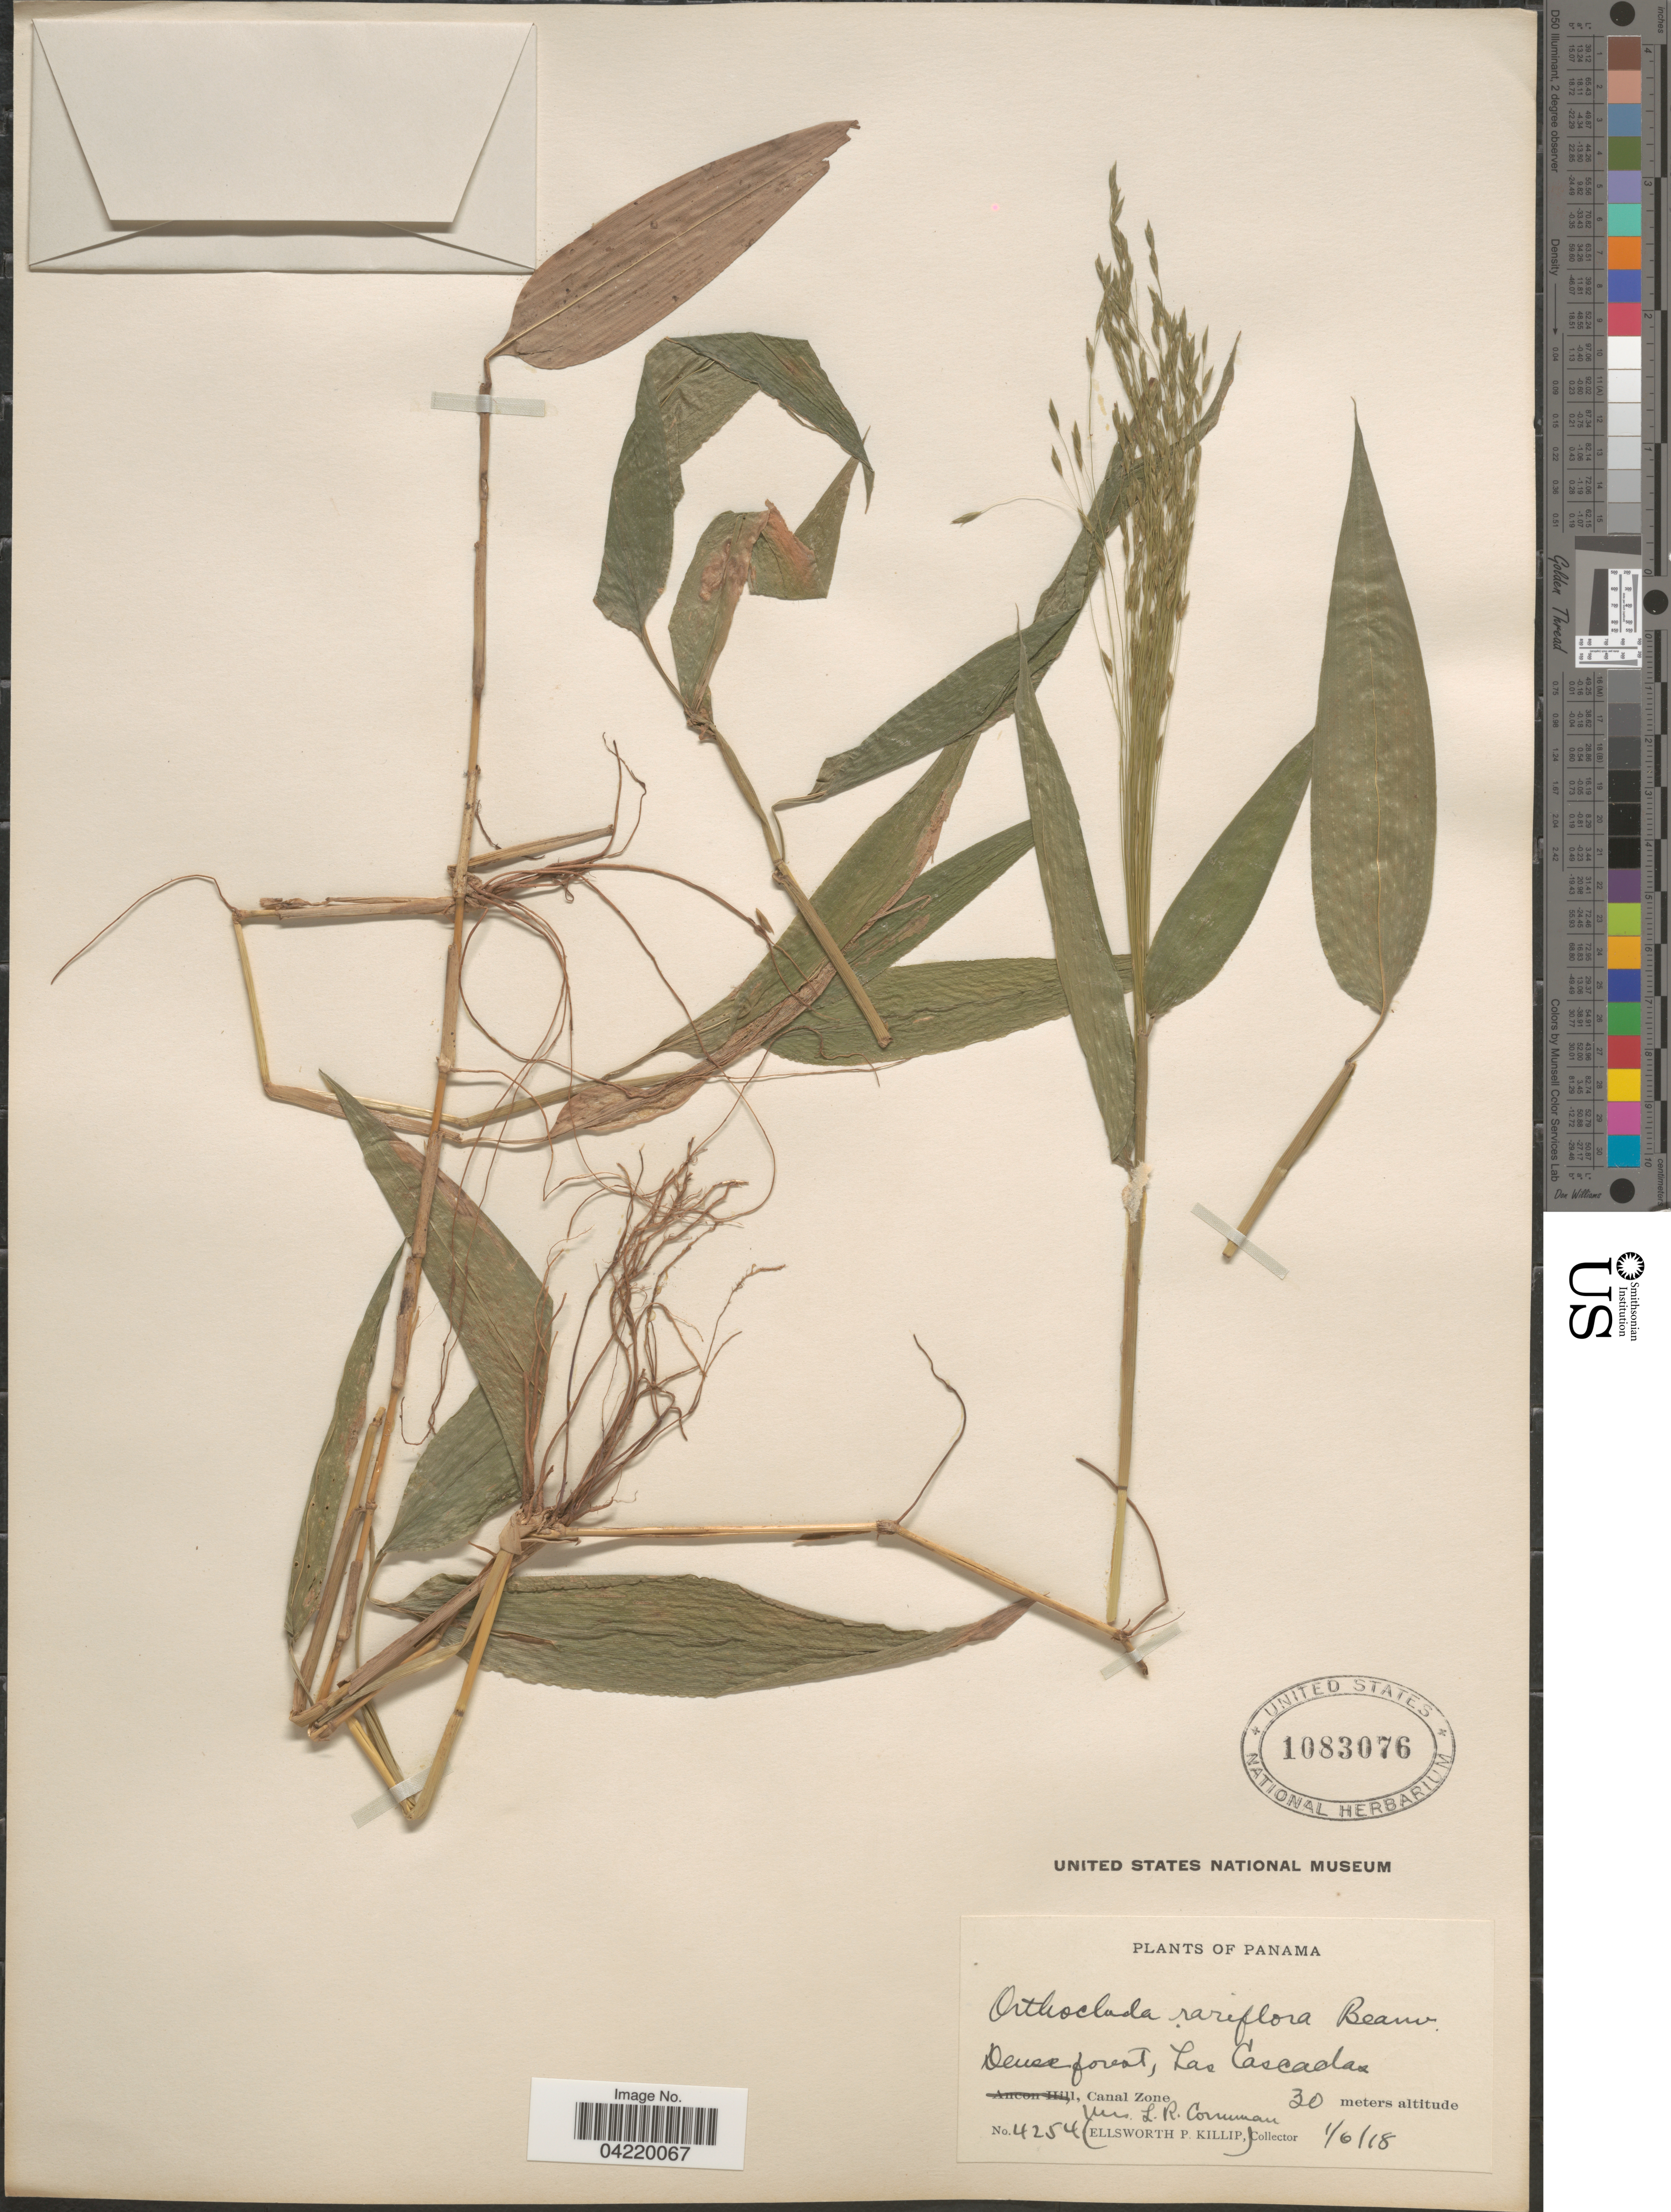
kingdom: Plantae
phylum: Tracheophyta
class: Liliopsida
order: Poales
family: Poaceae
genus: Orthoclada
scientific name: Orthoclada laxa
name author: P. Beauv.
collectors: L. Cornman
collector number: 4254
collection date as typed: Transcribed d/m/y: 1/6/18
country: Panama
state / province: Colón / Panamá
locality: Dense forest, Las Cascadas. Canal Zone.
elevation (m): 30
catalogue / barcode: US 1083076